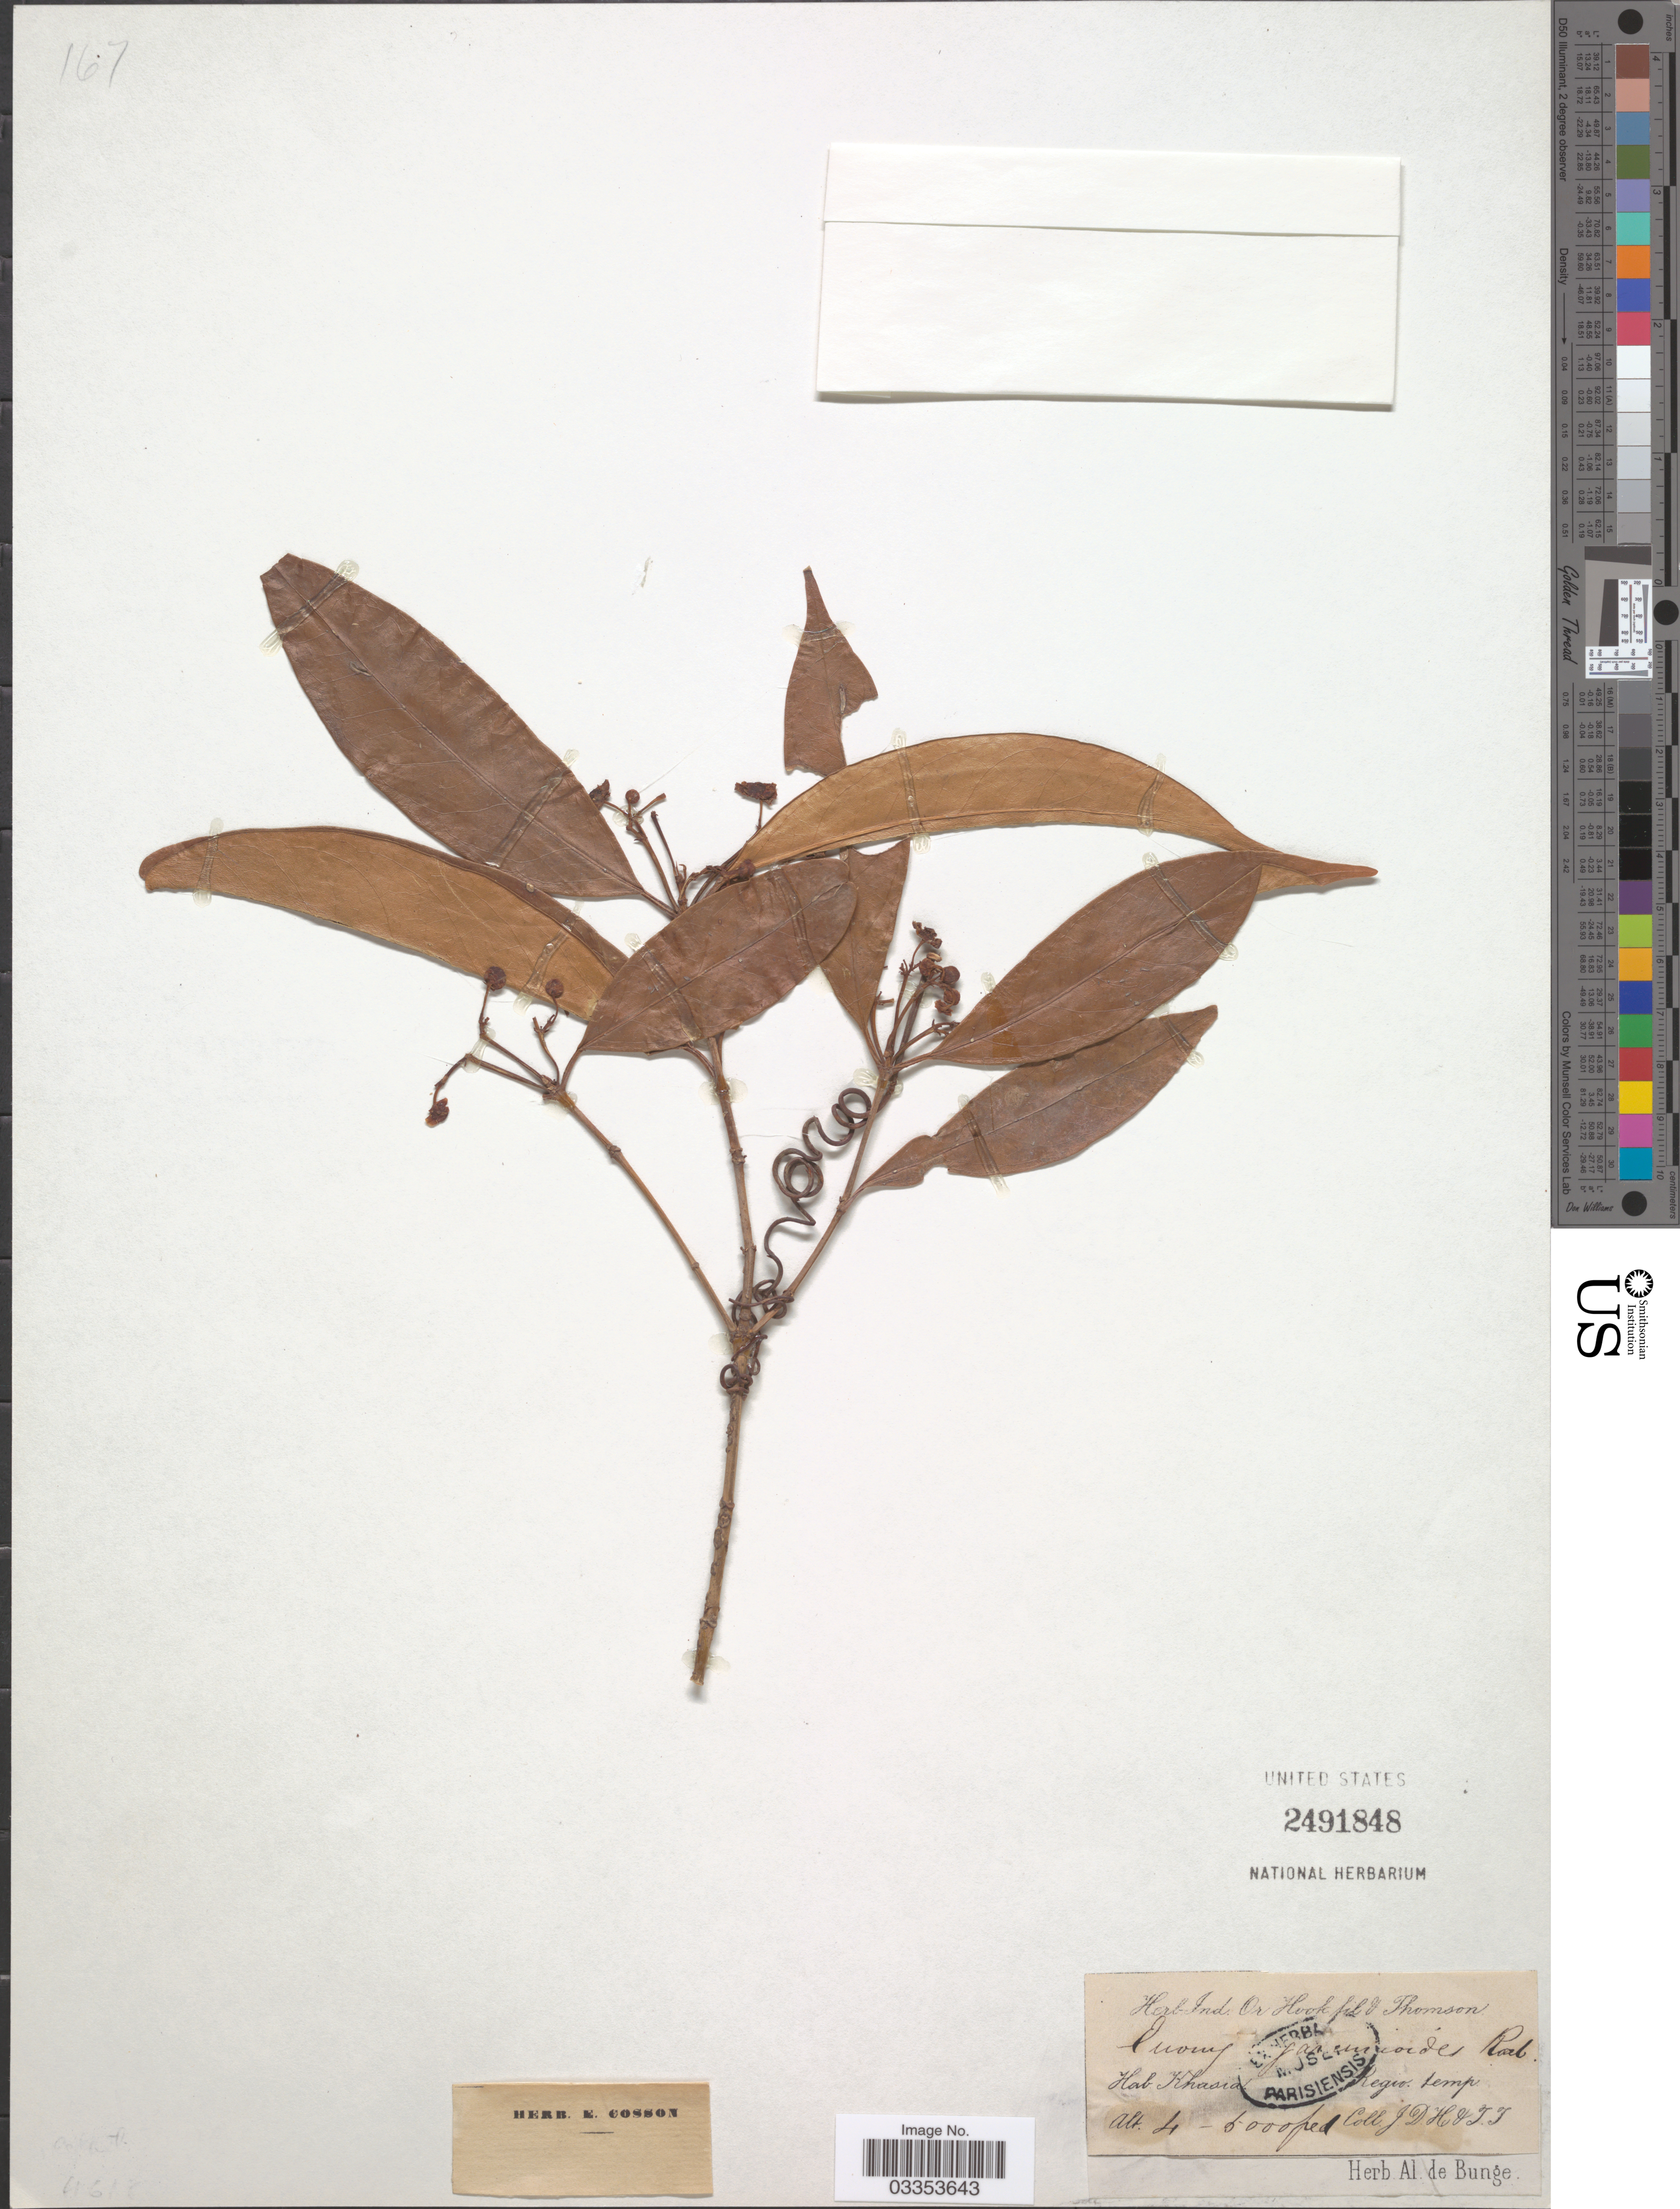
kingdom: Plantae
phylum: Tracheophyta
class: Magnoliopsida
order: Celastrales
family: Celastraceae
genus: Euonymus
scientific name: Euonymus sp.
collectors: J. D. Hooker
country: India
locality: Khasia. Regio. temp.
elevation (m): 1219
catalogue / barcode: US 2491848